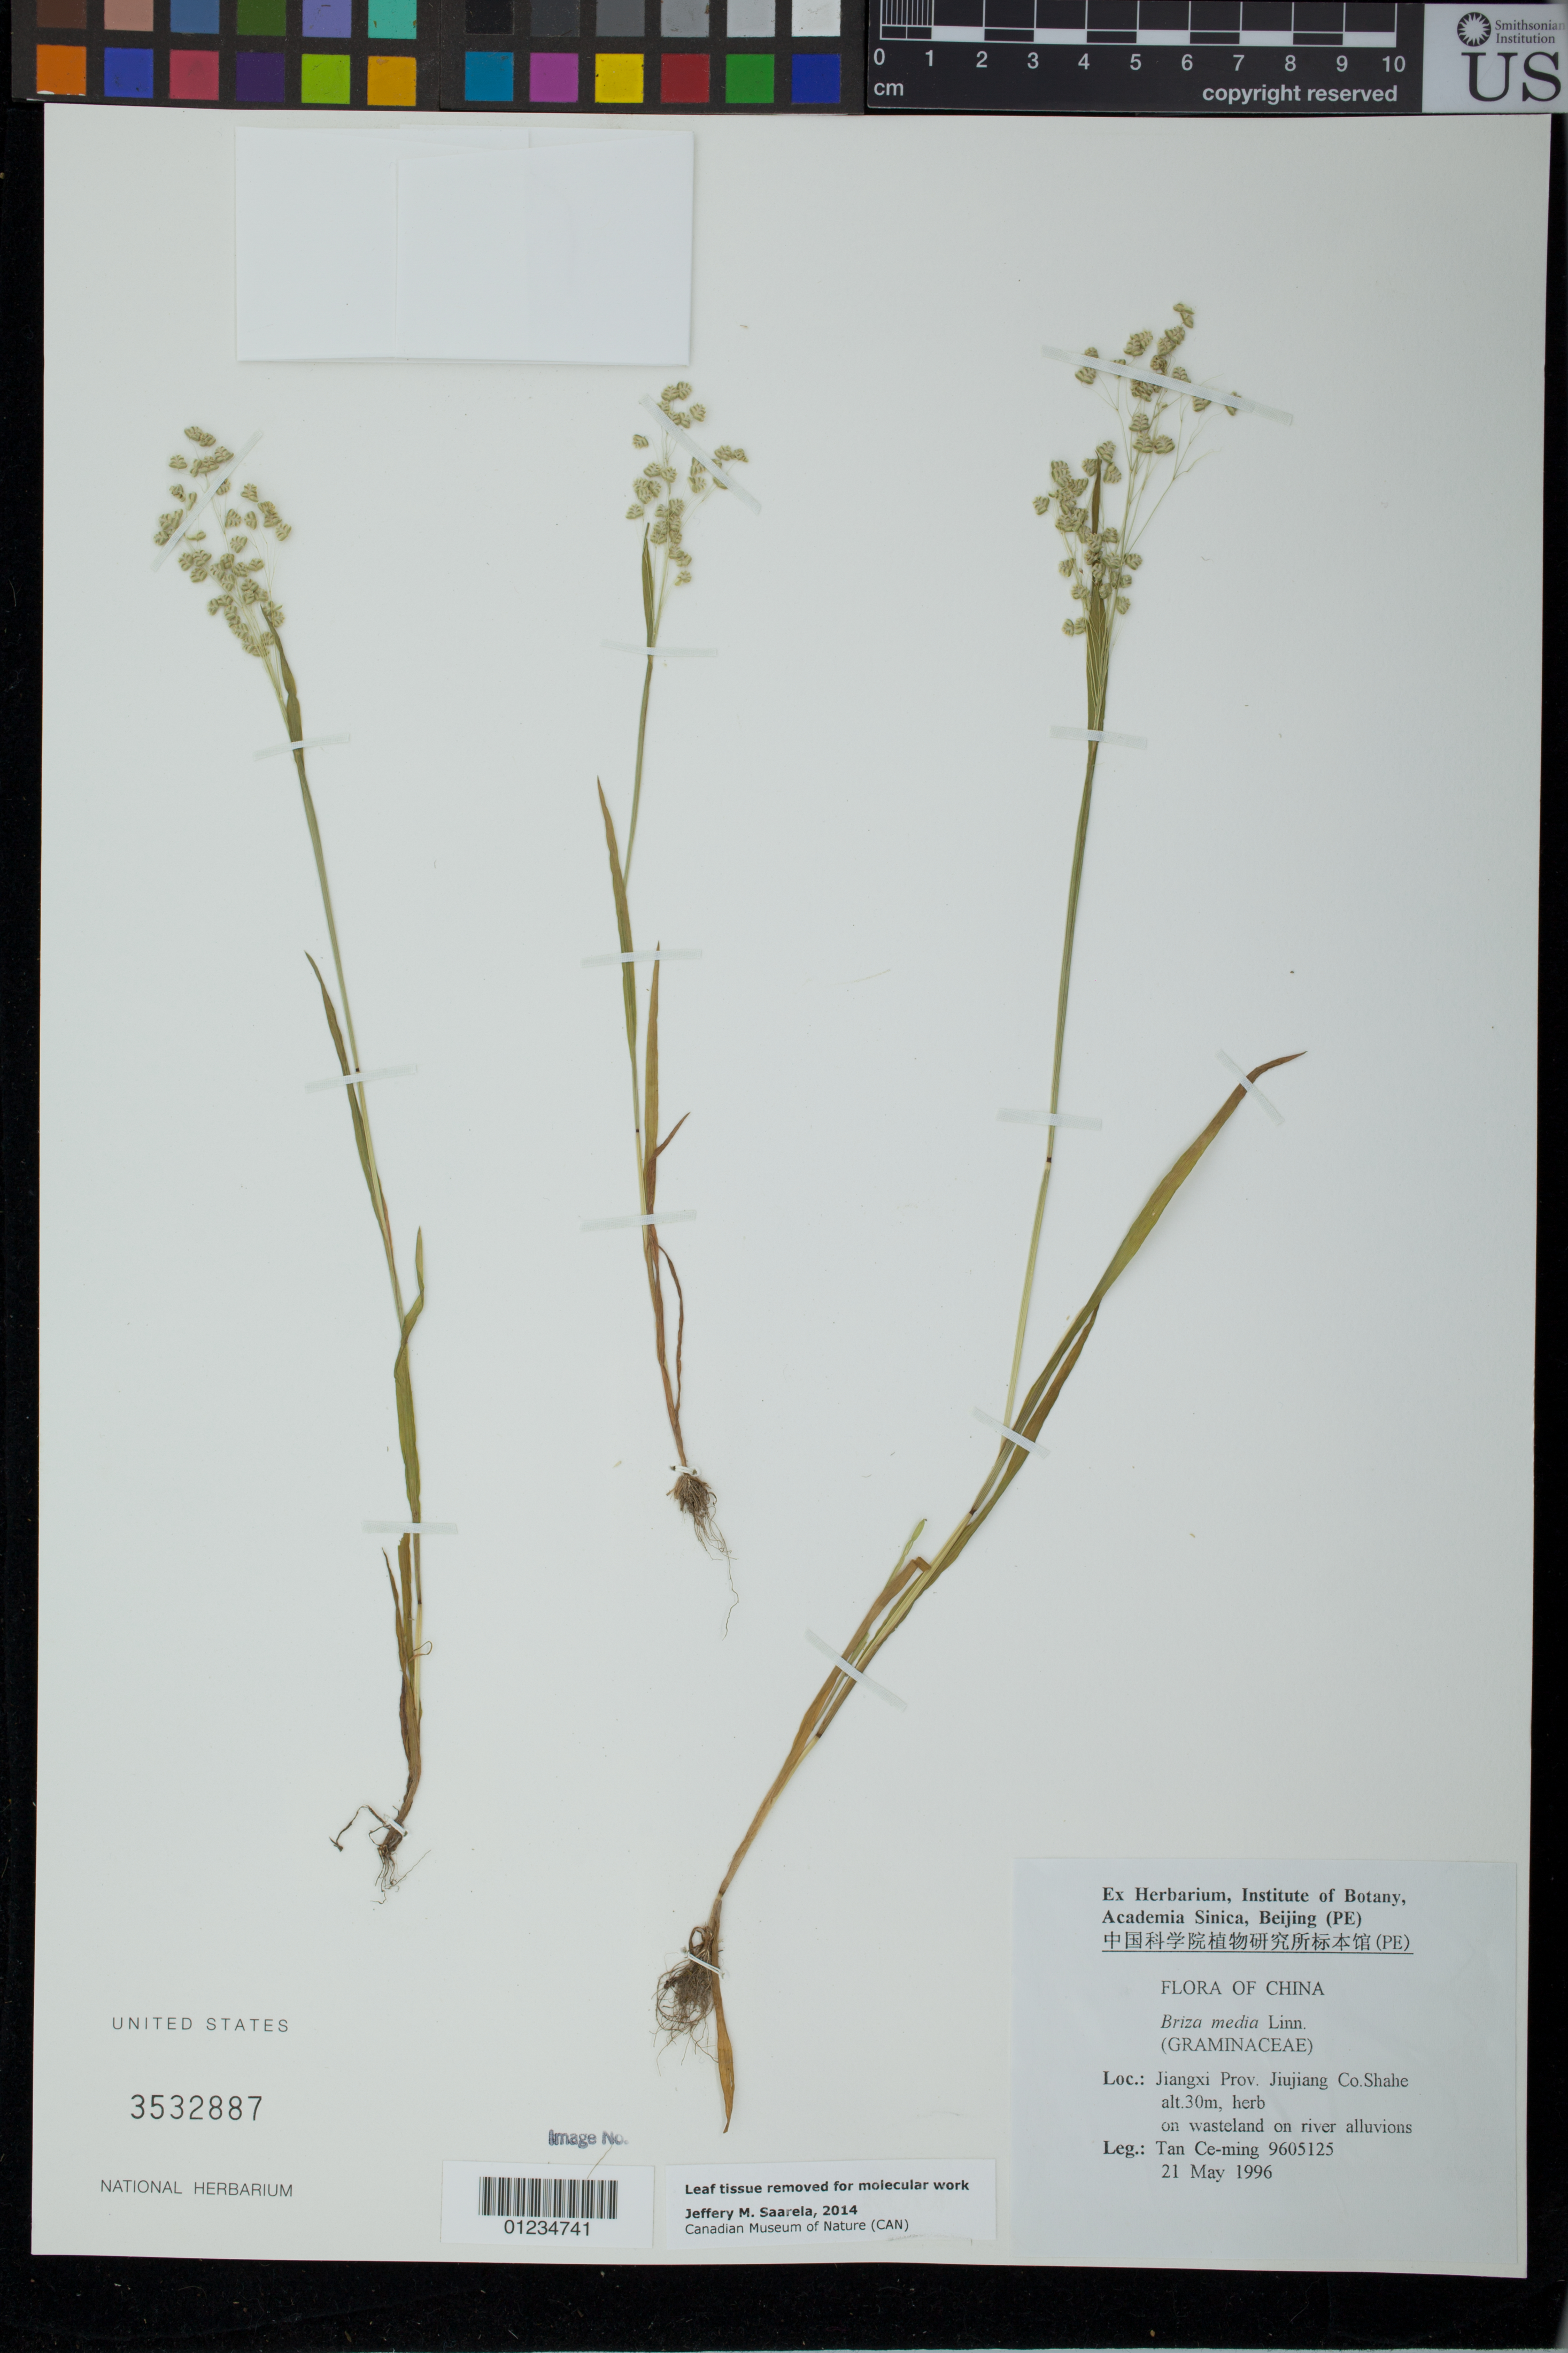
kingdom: Plantae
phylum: Tracheophyta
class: Liliopsida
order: Poales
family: Poaceae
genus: Briza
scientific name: Briza media subsp. media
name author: L.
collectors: Tam Ce-Ming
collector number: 9605125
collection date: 1996-05-21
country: China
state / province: Jiangxi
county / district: Jiujiang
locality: Shahe.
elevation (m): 30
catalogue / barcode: US 3532887